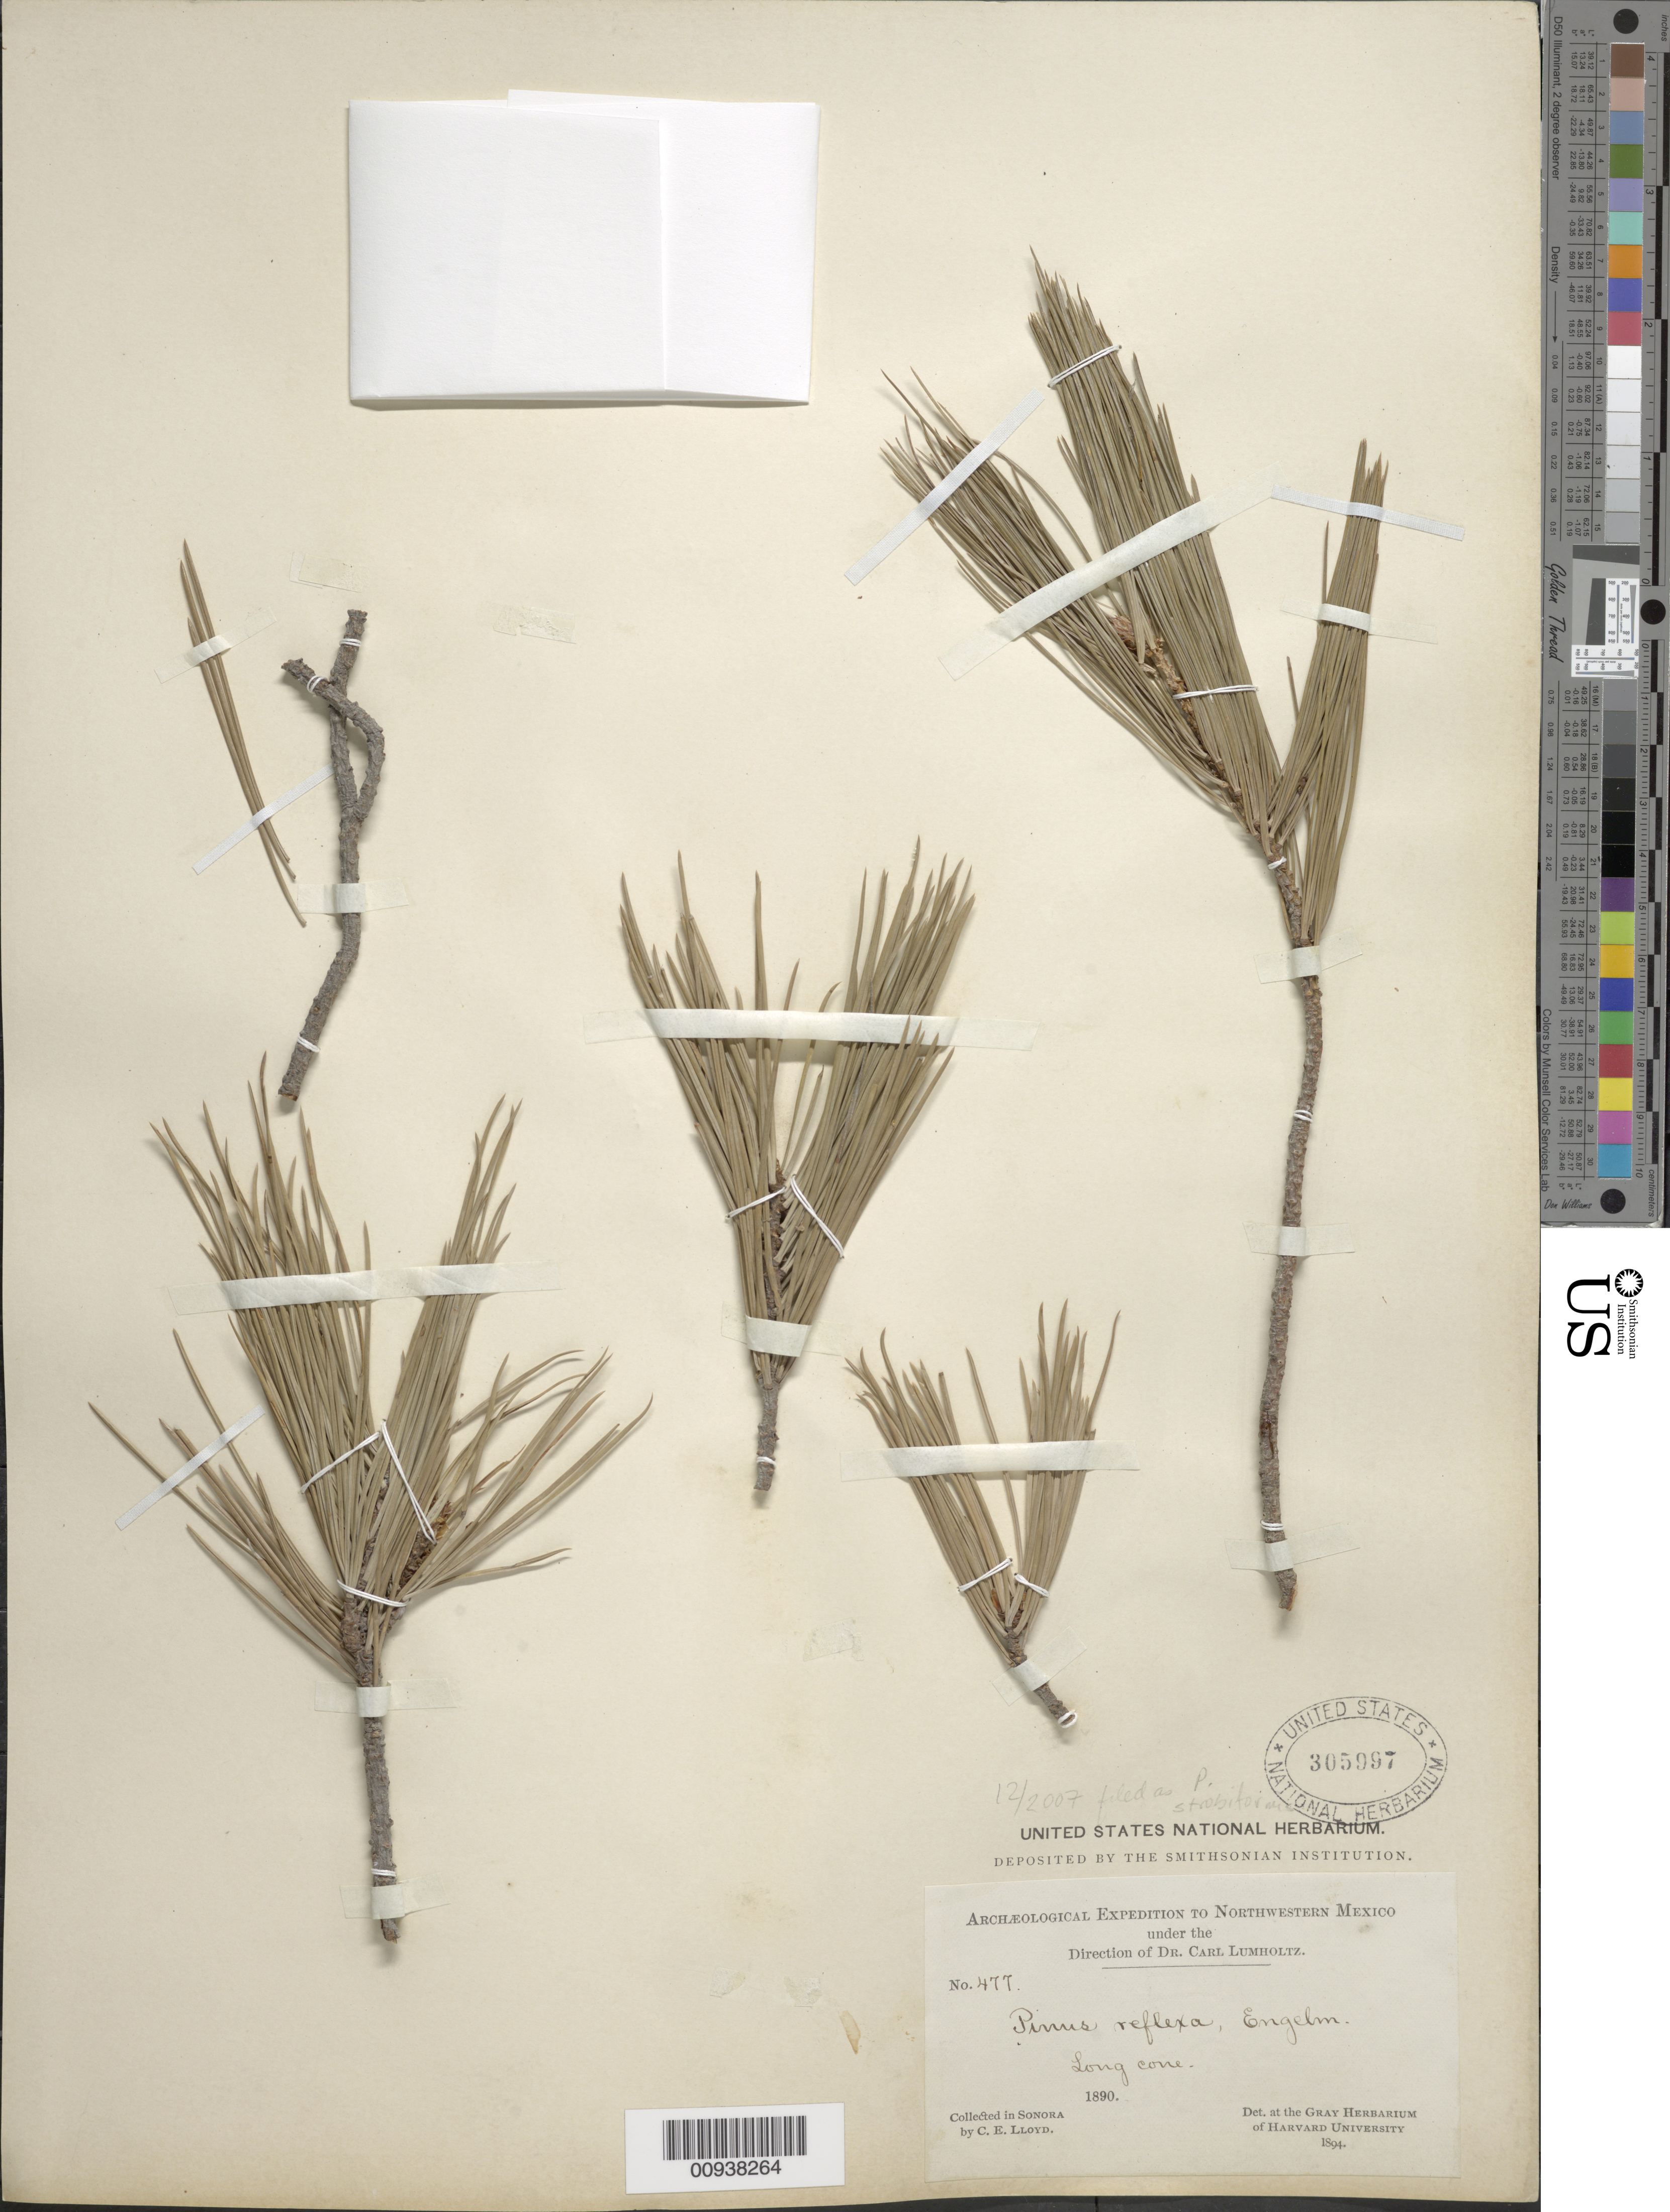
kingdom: Plantae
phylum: Tracheophyta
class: Pinopsida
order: Pinales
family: Pinaceae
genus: Pinus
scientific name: Pinus strobiformis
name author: Engelm.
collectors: Lloyd, C. E.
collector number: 477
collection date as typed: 1890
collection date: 1890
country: Mexico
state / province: Sonora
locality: State of Sonora.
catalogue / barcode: US 305997